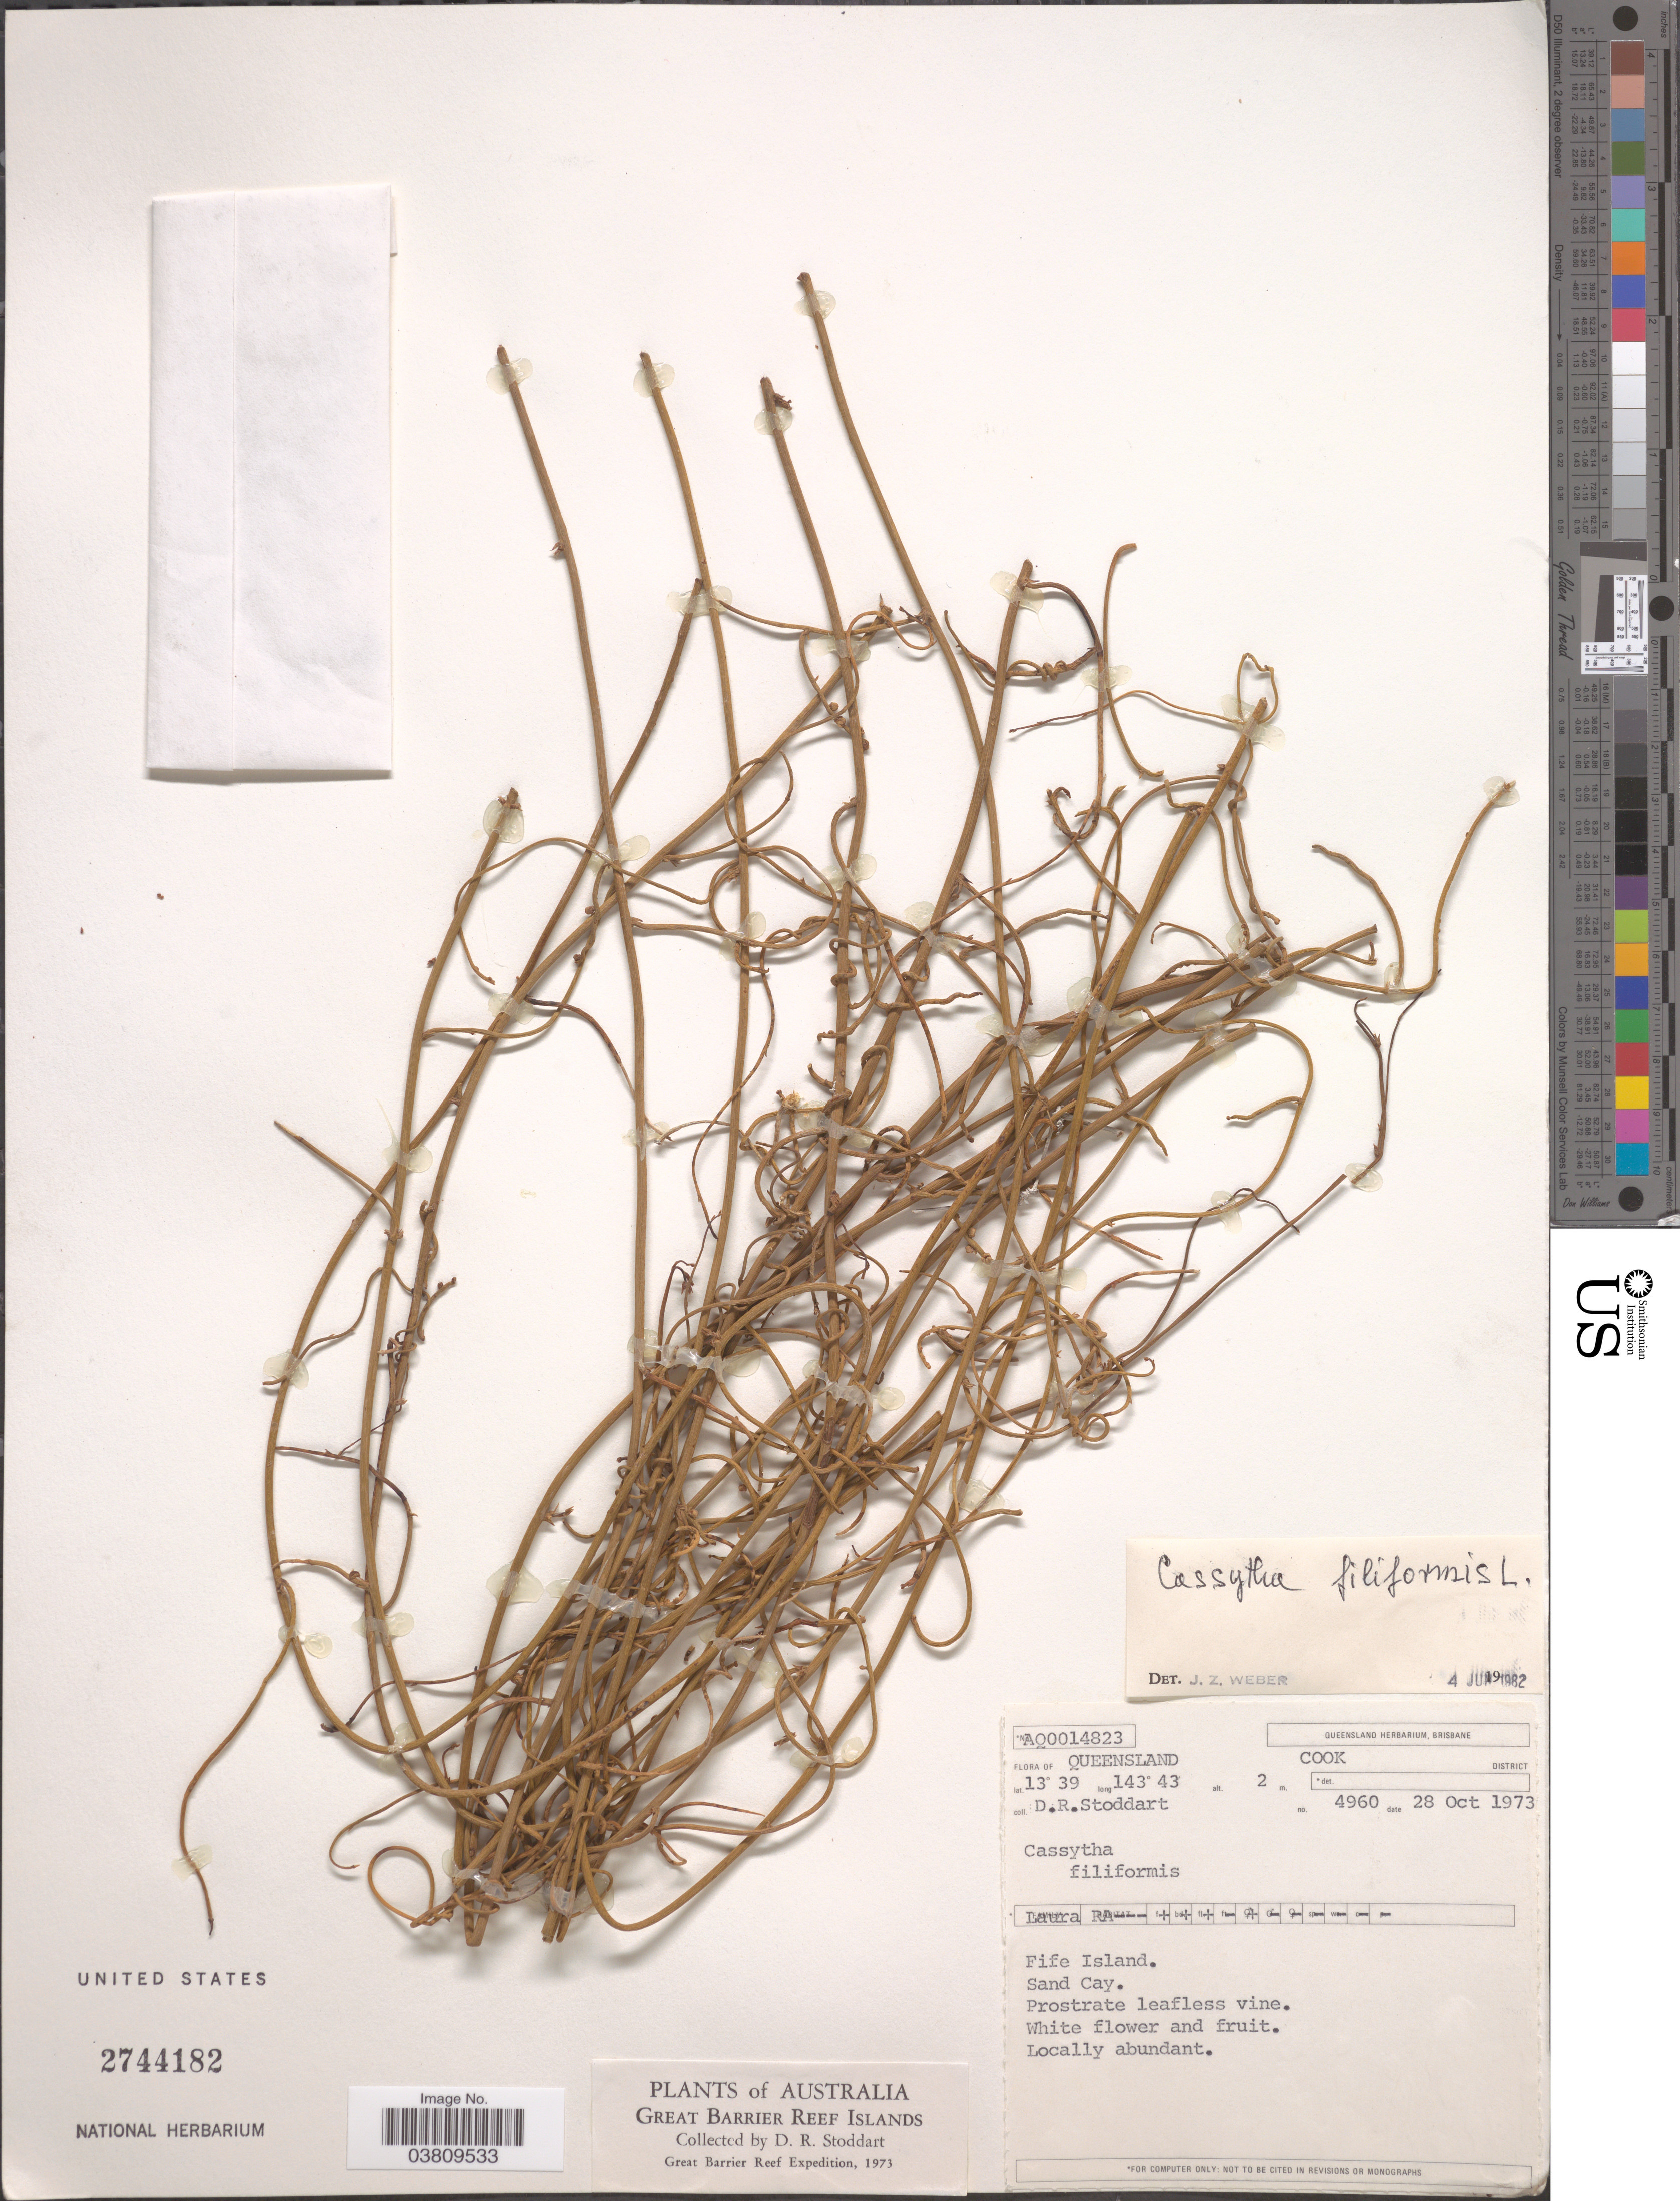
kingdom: Plantae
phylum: Tracheophyta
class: Magnoliopsida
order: Laurales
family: Lauraceae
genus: Cassytha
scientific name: Cassytha filiformis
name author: L.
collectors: D. R. Stoddart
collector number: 4960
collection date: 1973-10-28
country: Australia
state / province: Queensland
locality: Cook District. Fife Island. Great Barrier Reef Islands.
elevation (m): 2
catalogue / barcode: US 2744182